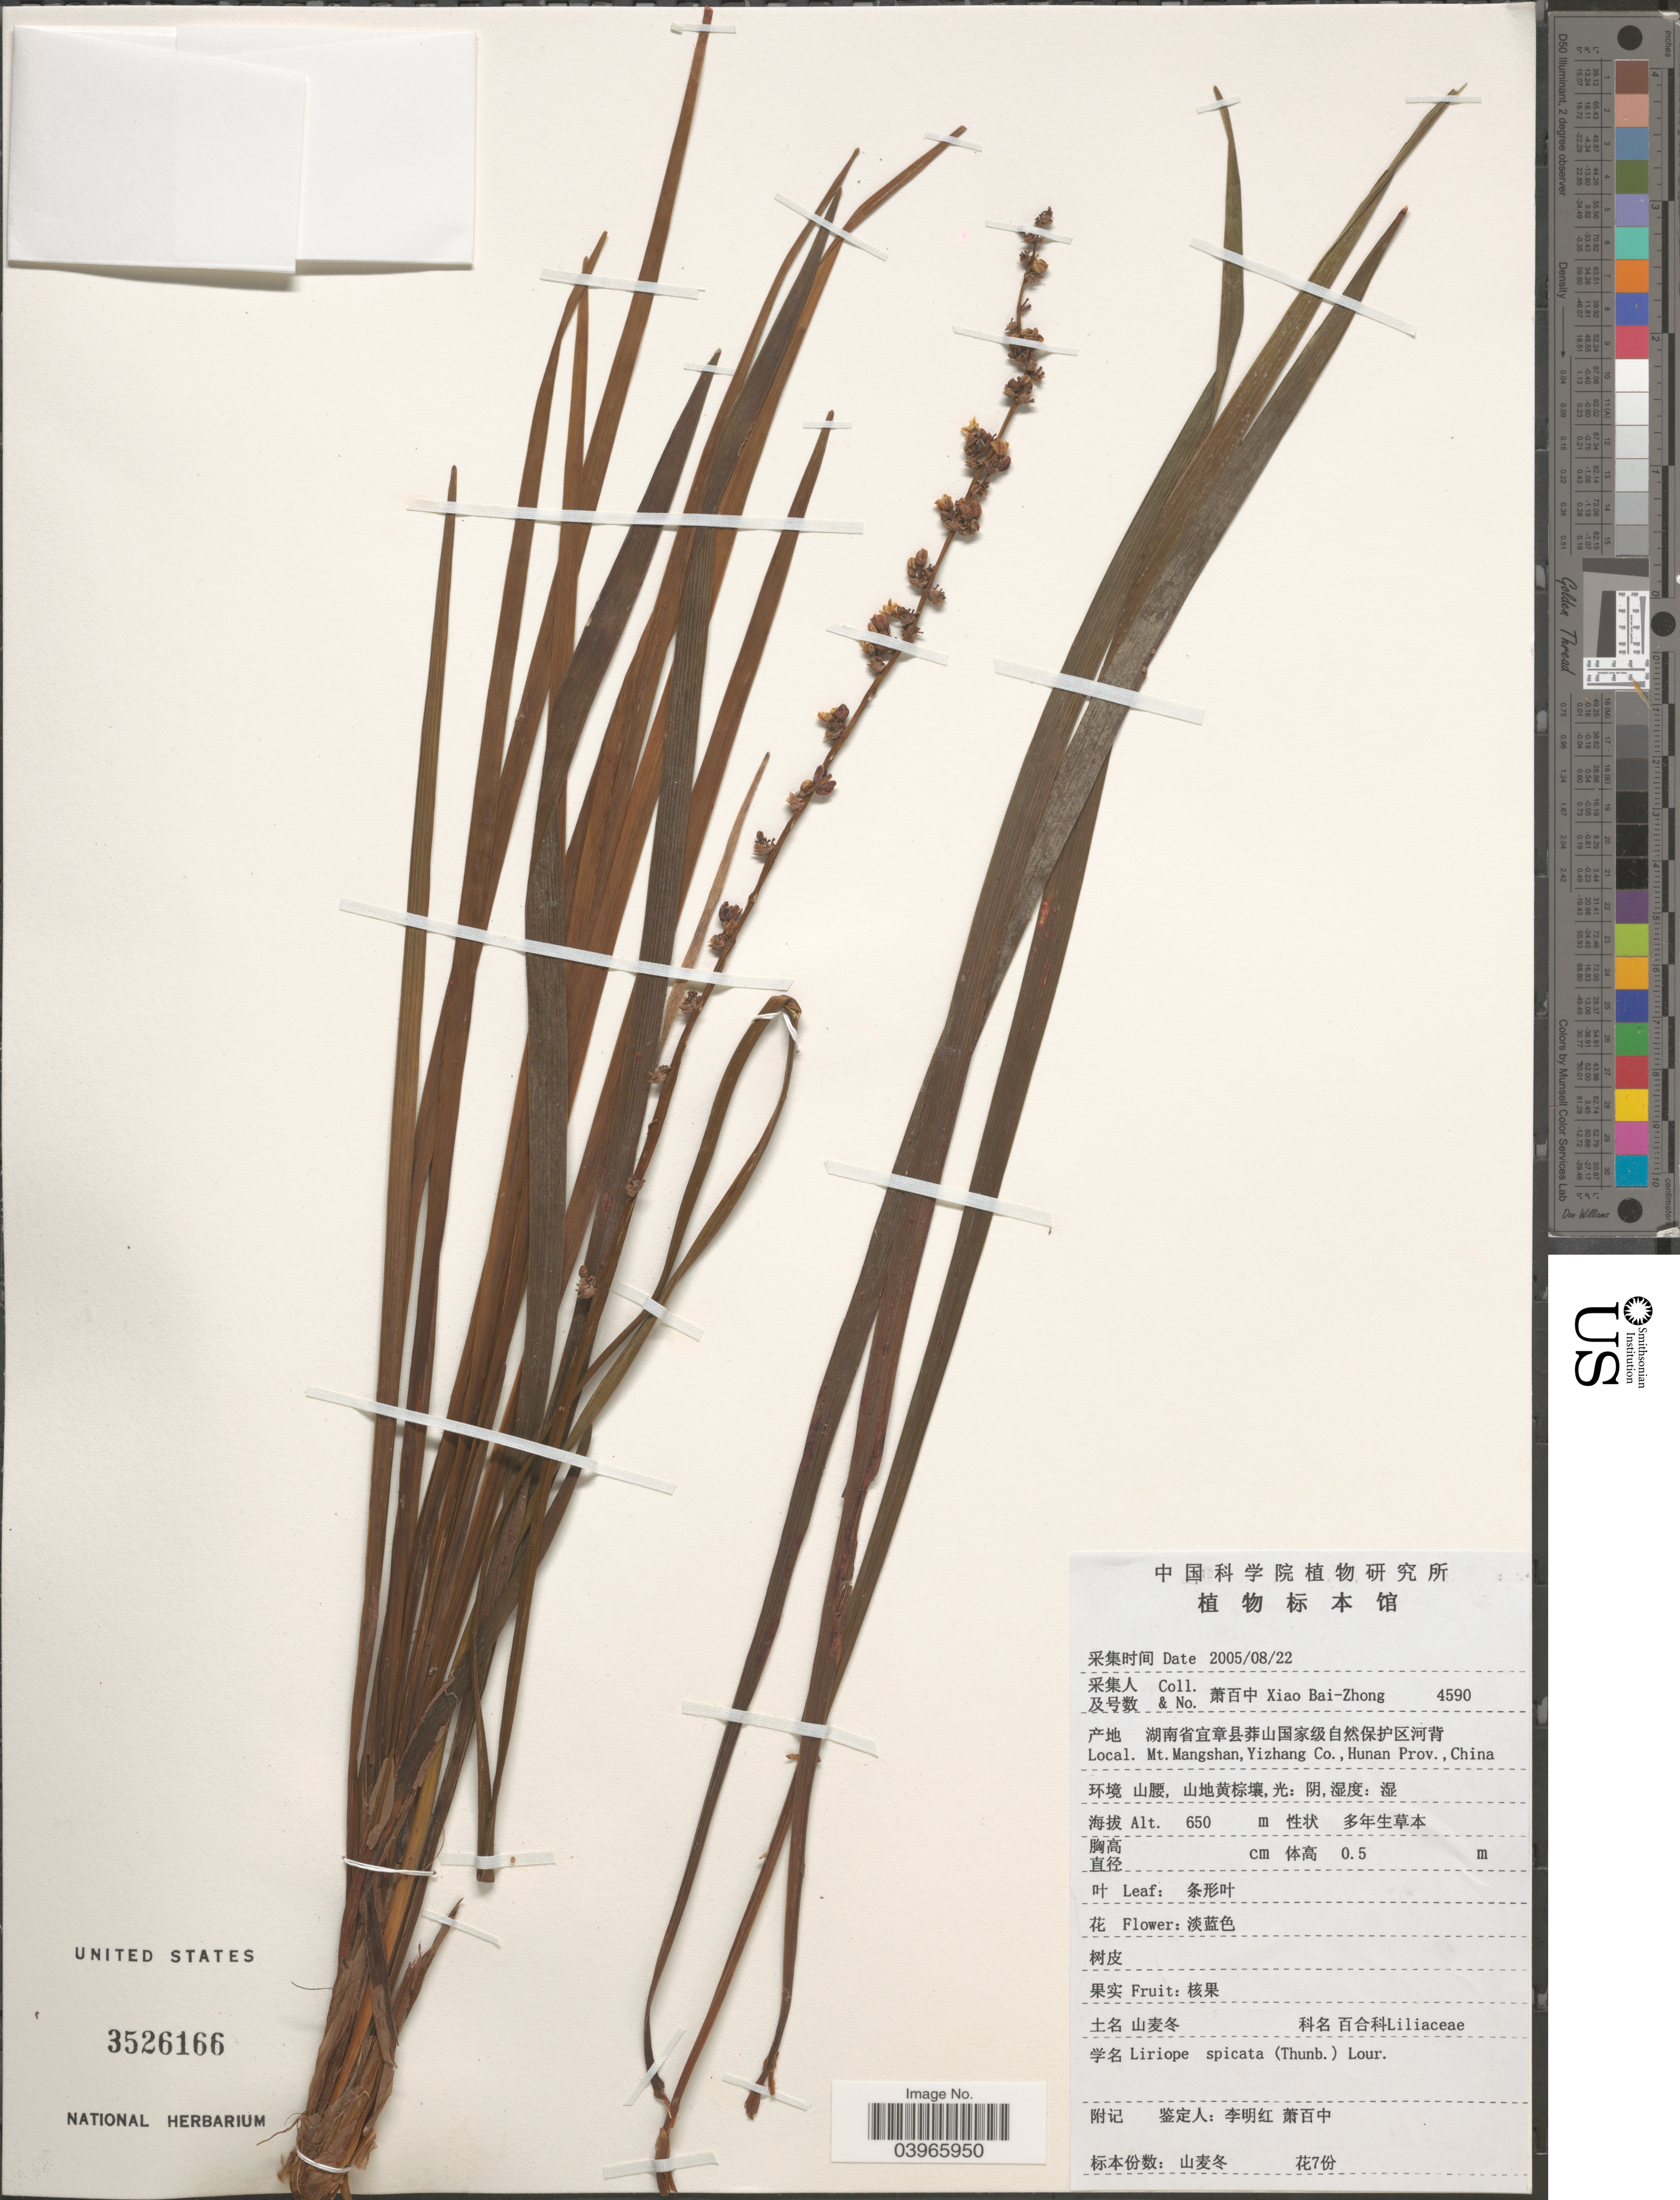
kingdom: Plantae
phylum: Tracheophyta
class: Liliopsida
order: Asparagales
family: Asparagaceae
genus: Liriope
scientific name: Liriope spicata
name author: Lour.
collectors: B. Z. Xiao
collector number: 4590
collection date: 2005-08-22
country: China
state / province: Hunan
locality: Mt. Mangshan, Yizhang Co.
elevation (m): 650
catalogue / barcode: US 3526166